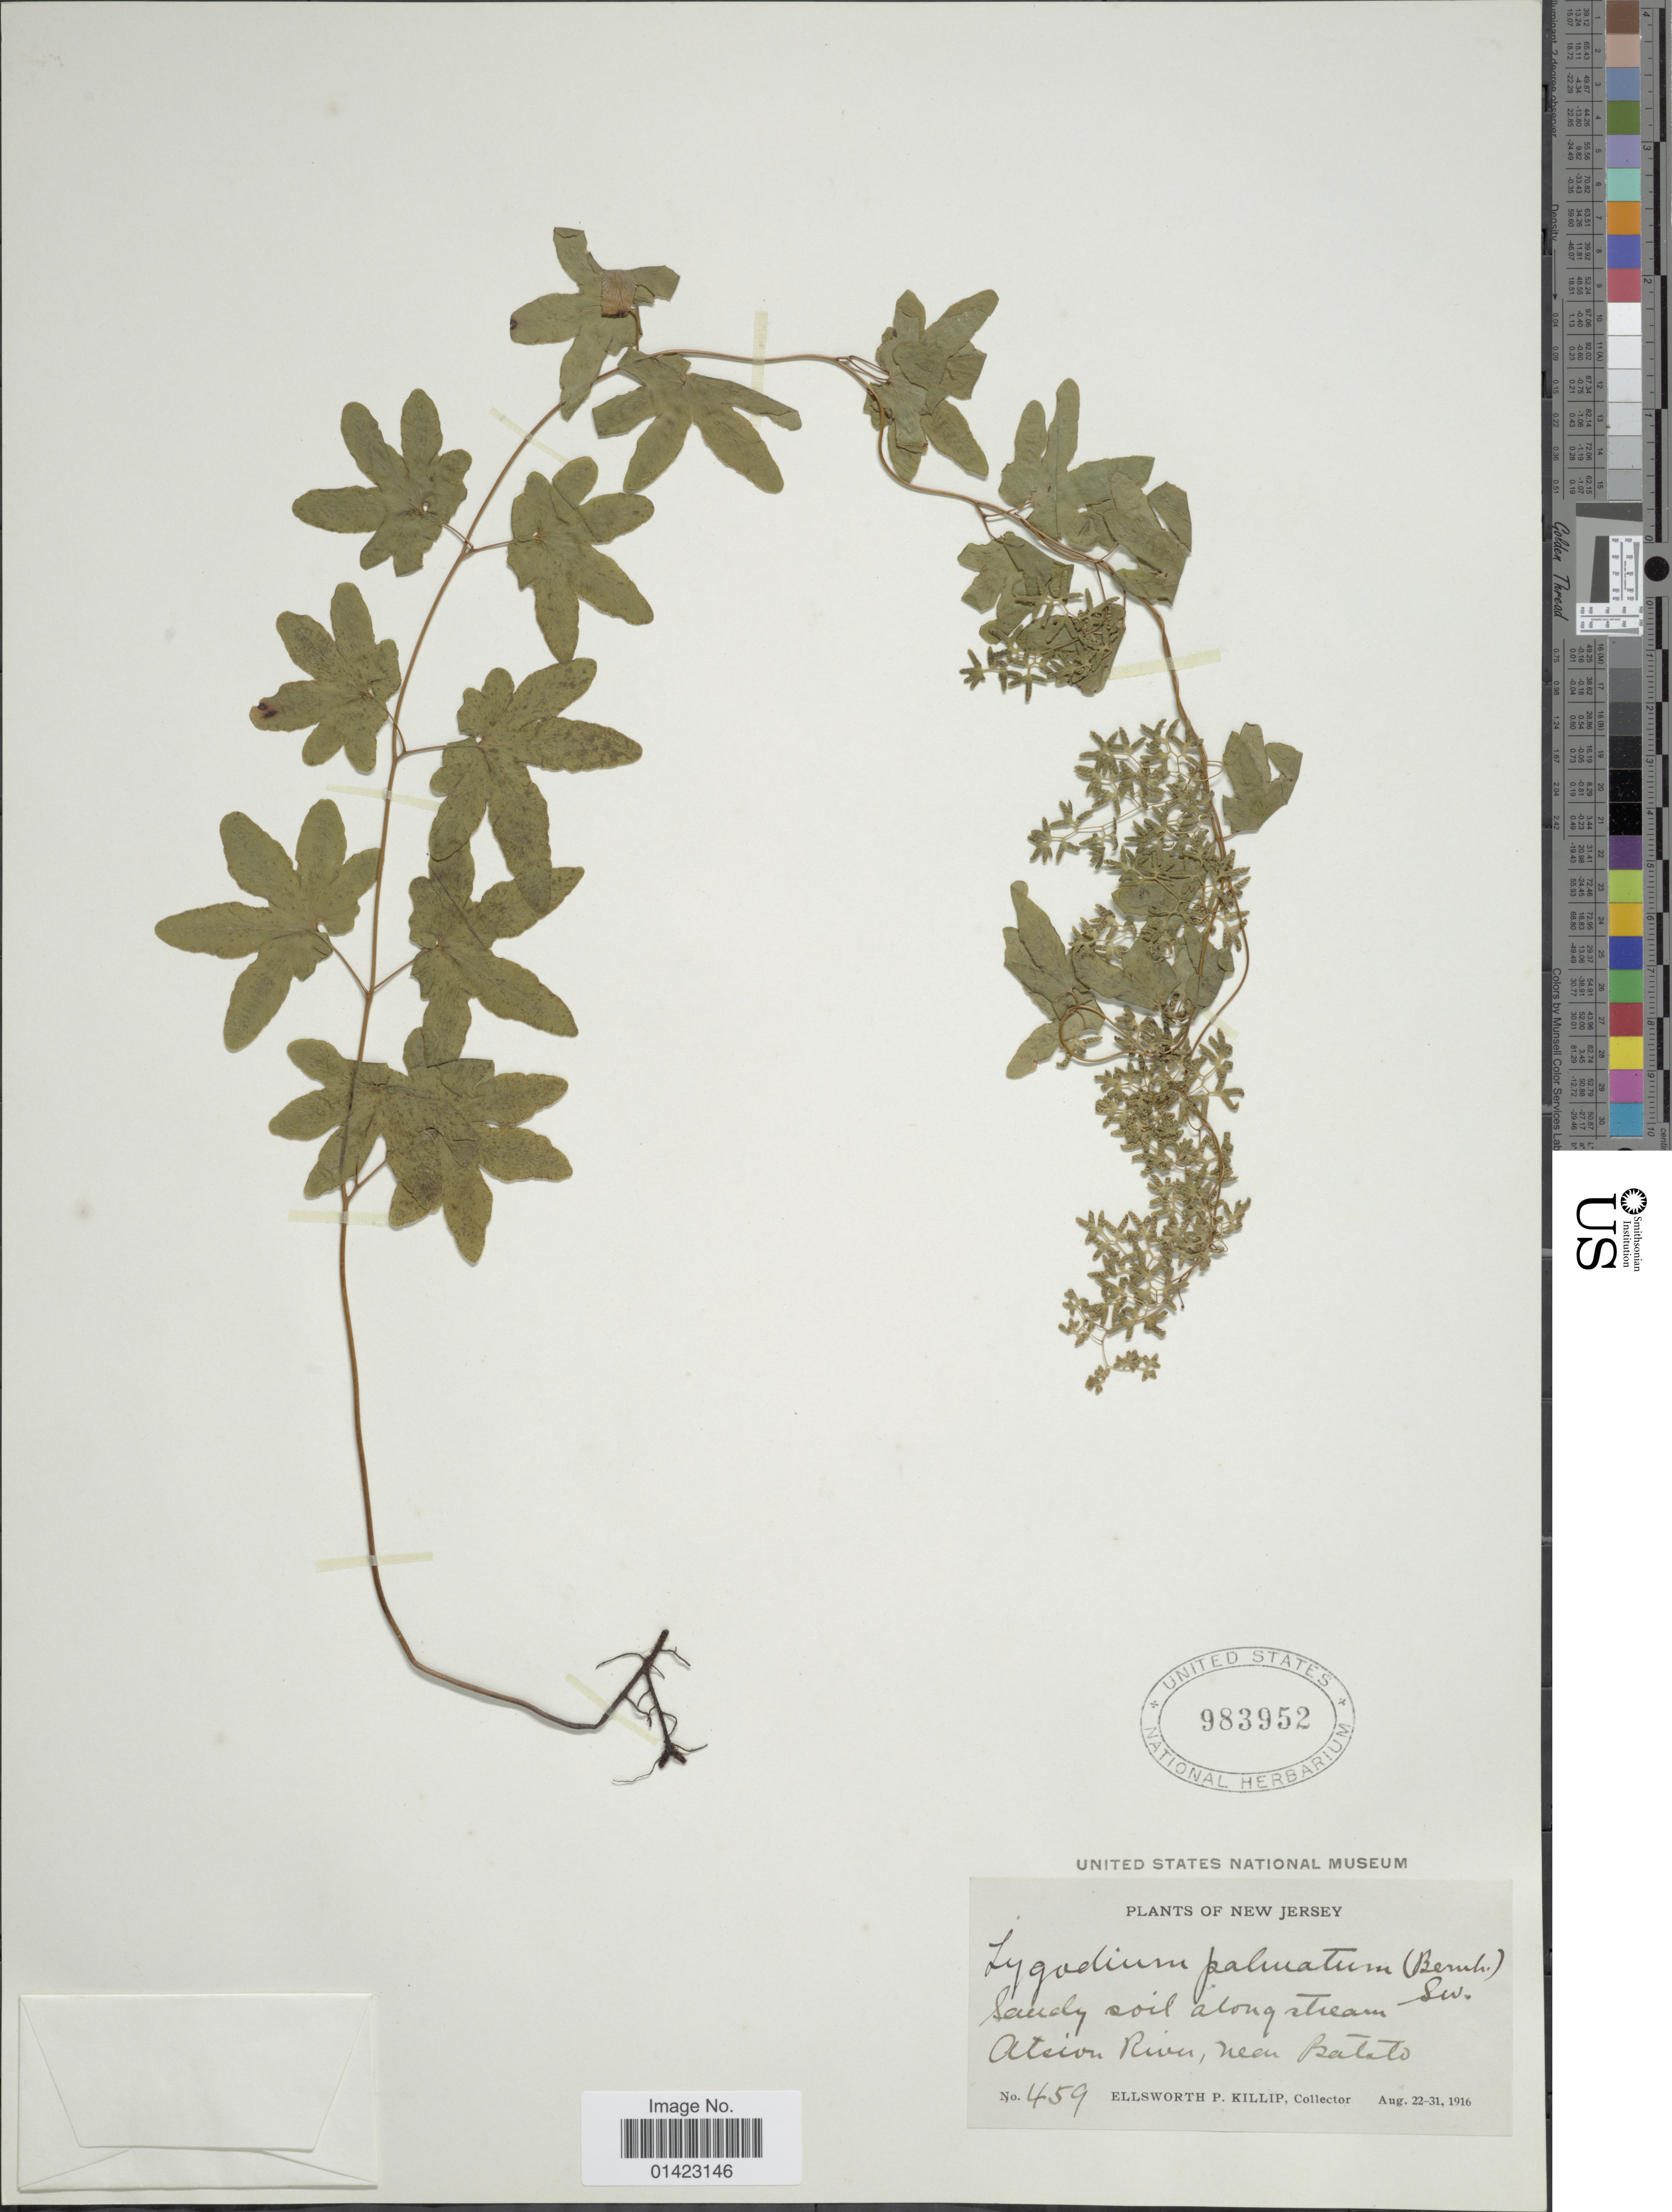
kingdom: Plantae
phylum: Tracheophyta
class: Polypodiopsida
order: Schizaeales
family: Lygodiaceae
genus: Lygodium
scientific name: Lygodium palmatum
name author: (Bernh.) Sw.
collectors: E. P. Killip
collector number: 459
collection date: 1916-08-22/1916-08-31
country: United States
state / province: New Jersey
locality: Sandy soil along stream, Atsion River, near Batsto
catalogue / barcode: US 983952